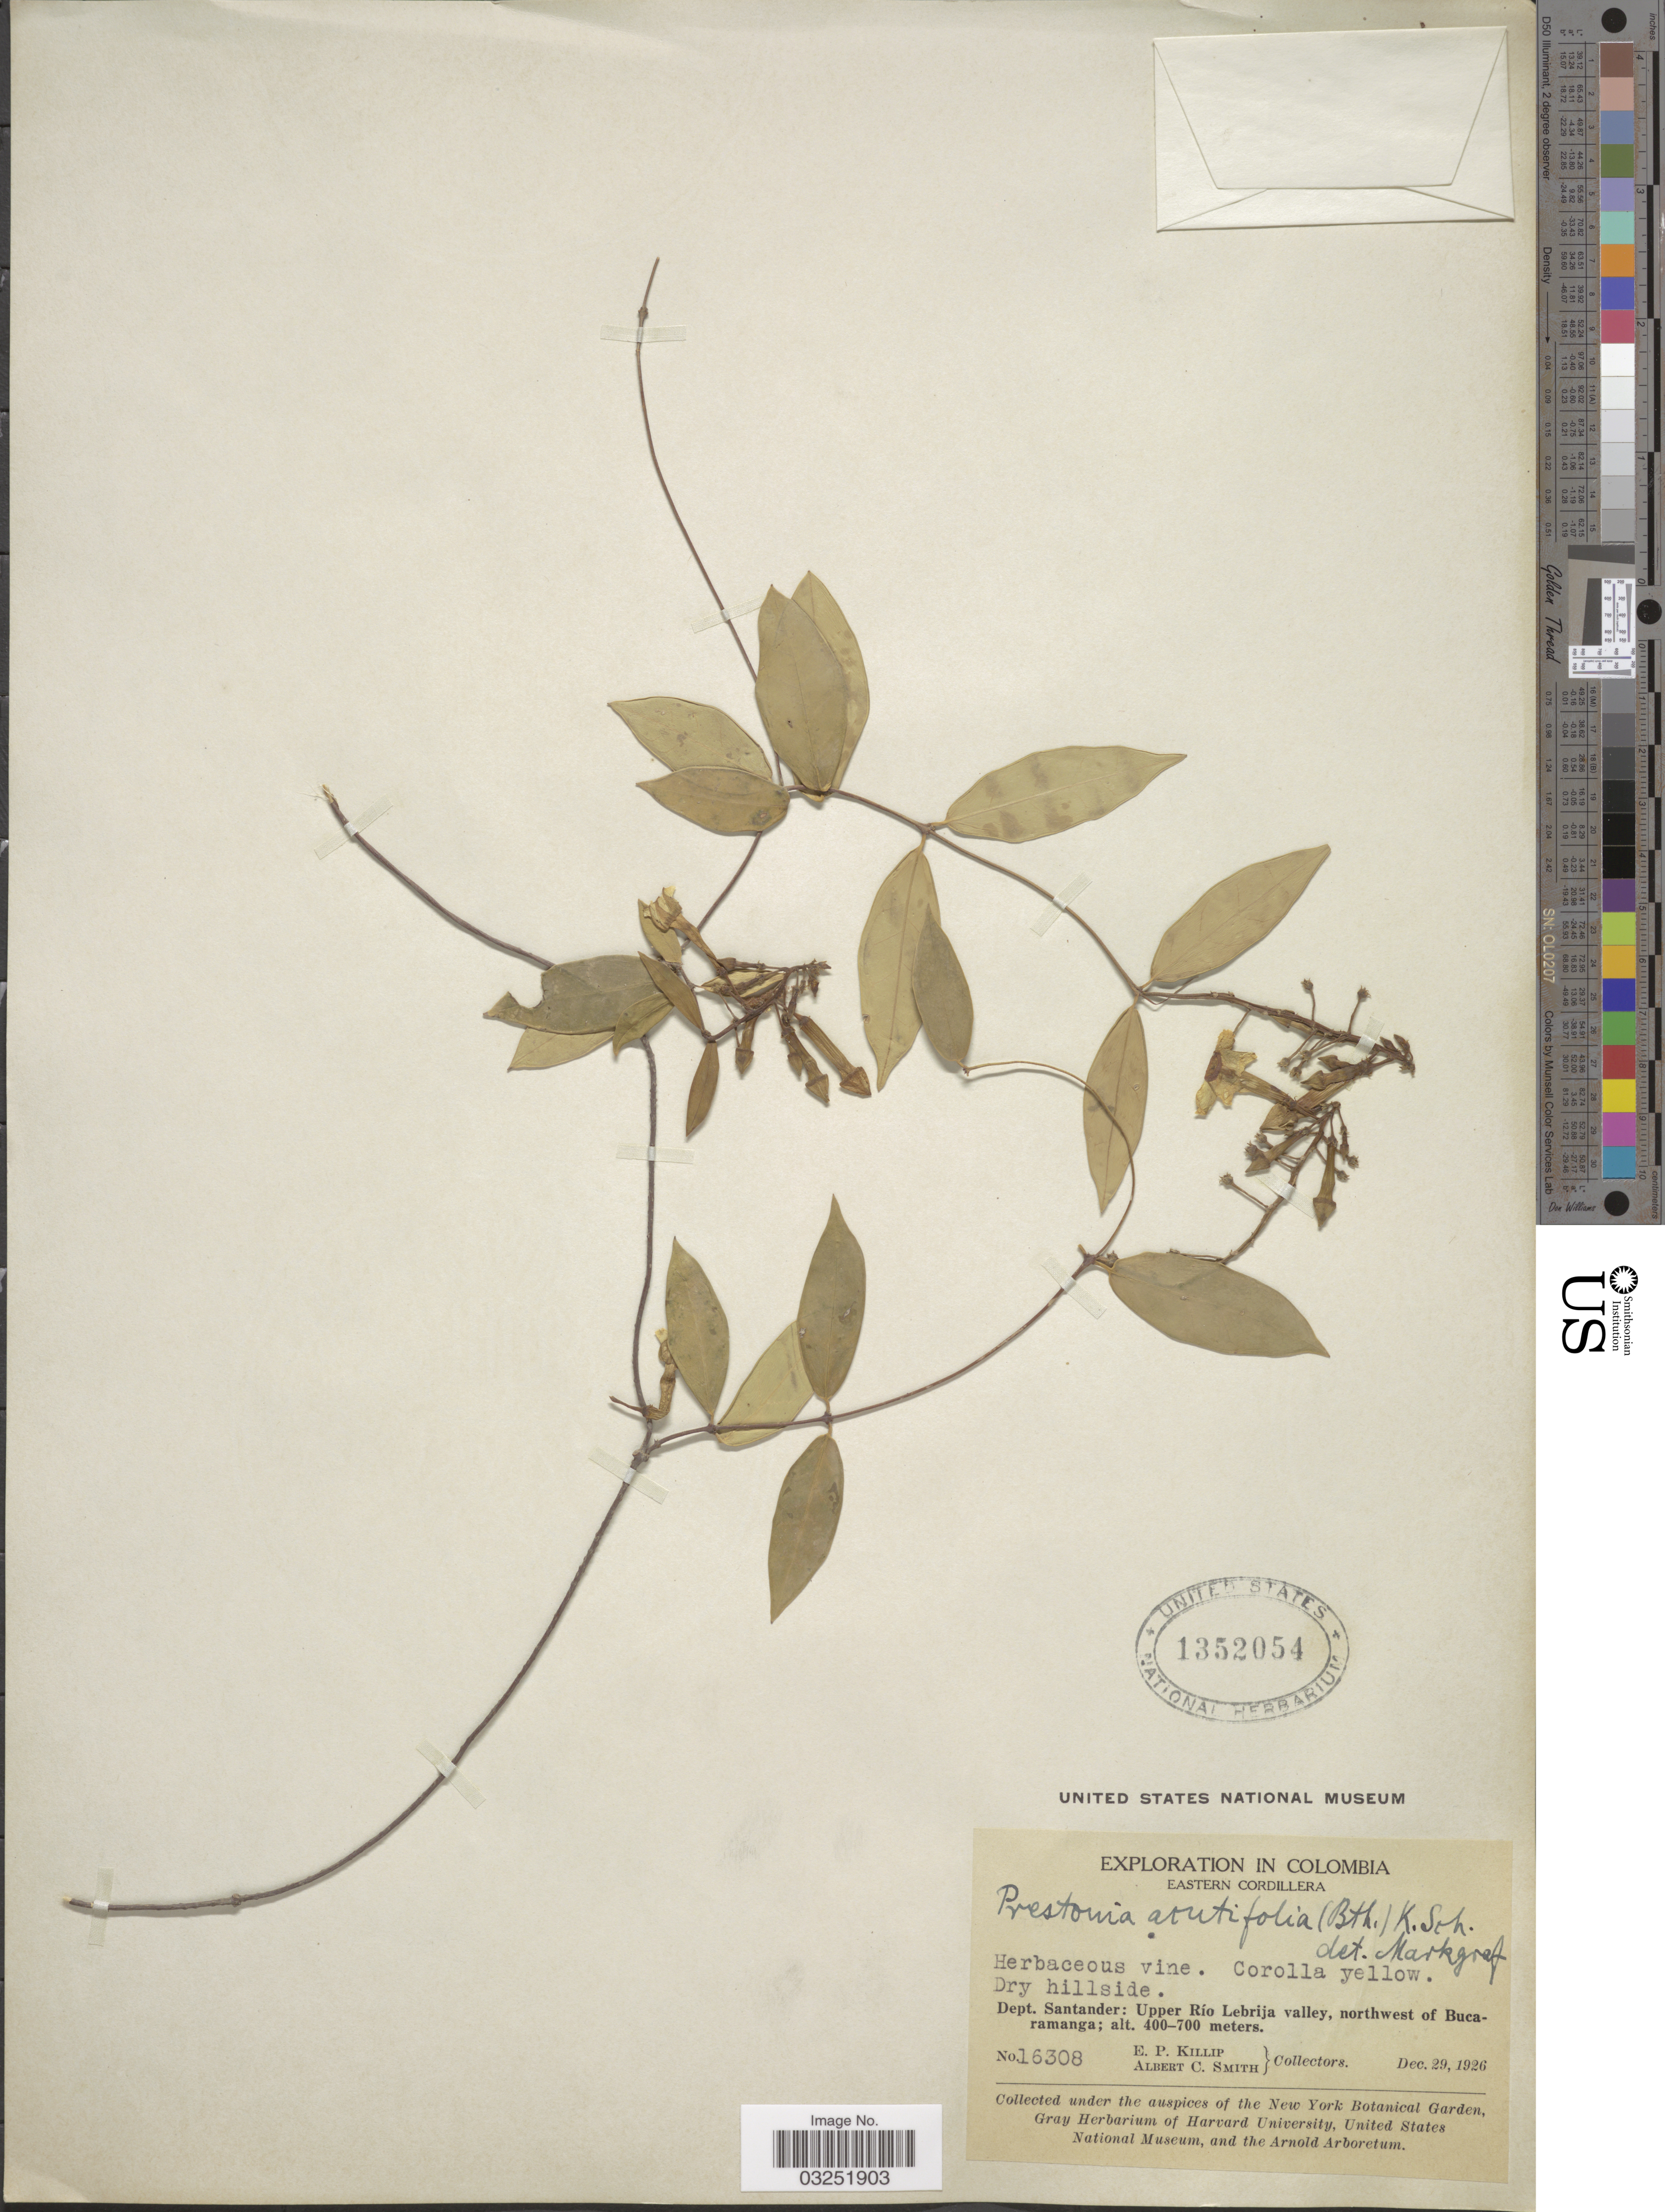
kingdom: Plantae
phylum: Tracheophyta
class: Magnoliopsida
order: Gentianales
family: Apocynaceae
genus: Prestonia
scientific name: Prestonia acutifolia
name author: (Benth. & Müll. Arg.) K. Schum.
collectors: E. P. Killip & A. C. Smith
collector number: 16308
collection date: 1926-12-29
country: Colombia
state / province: Santander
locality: Eastern Cordillera, Dept. Santander: Upper Río Lebrija valley, northwest of Bucaramanga.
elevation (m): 400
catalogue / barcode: US 1352054